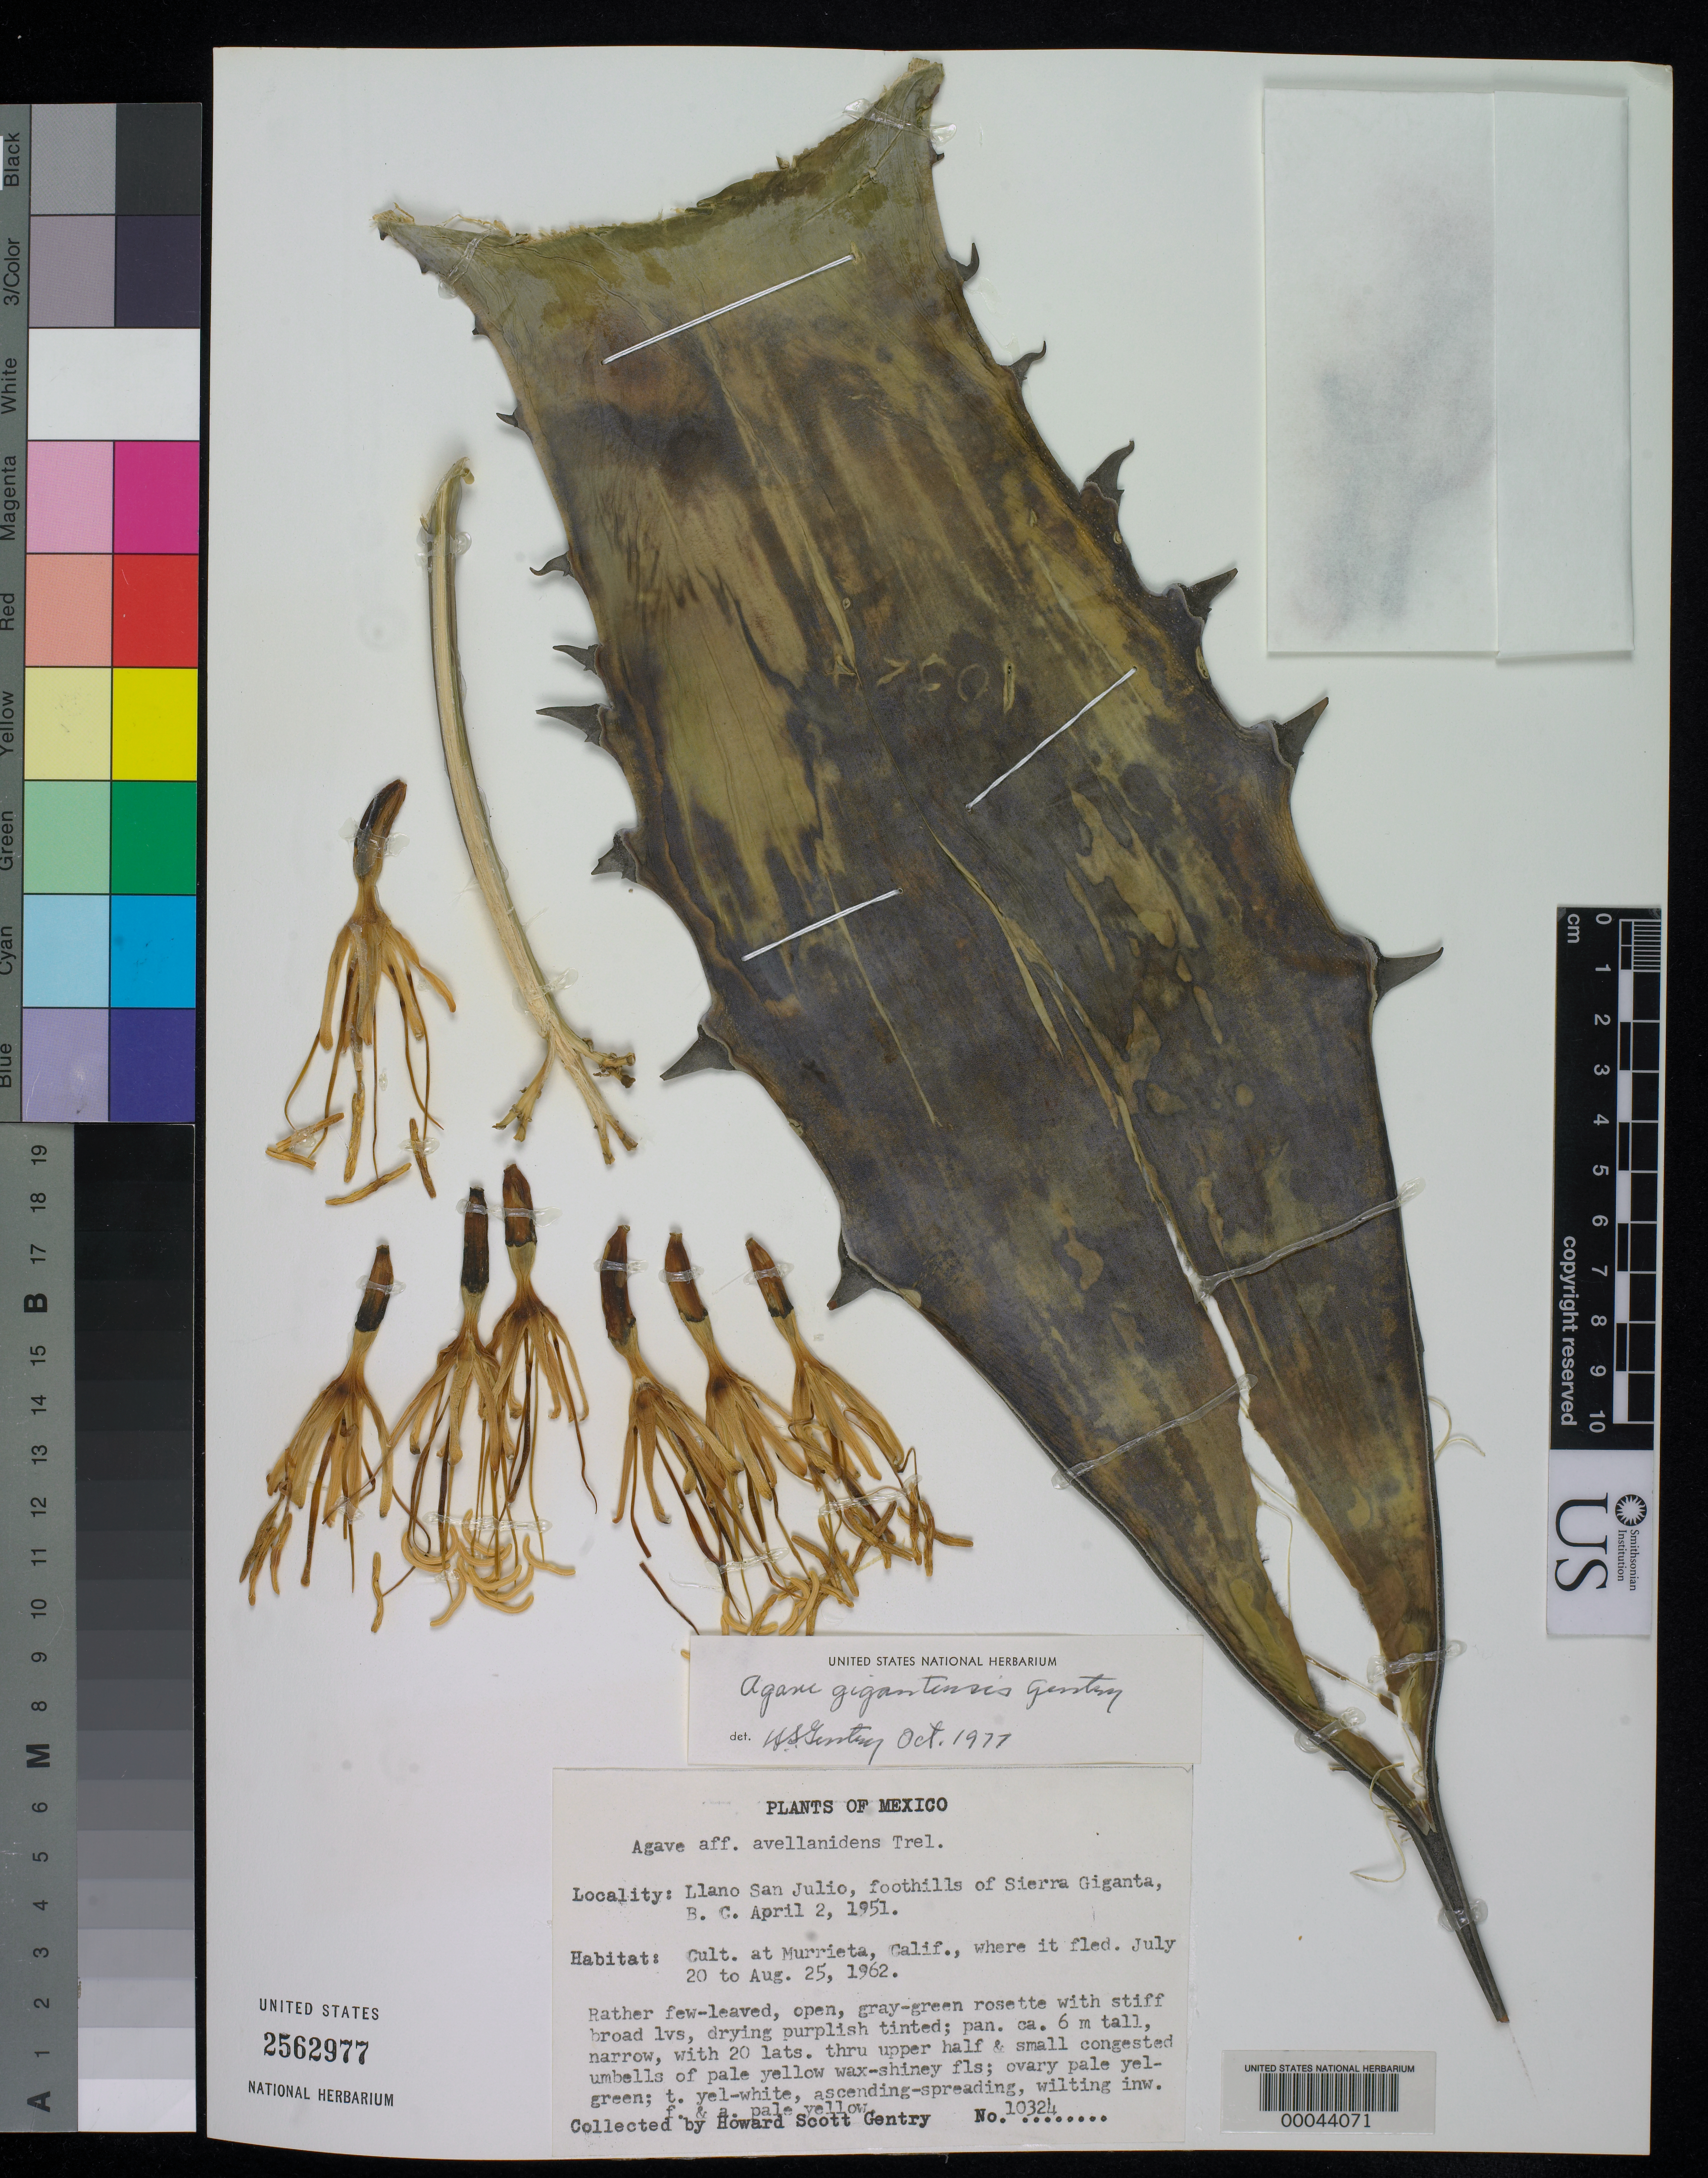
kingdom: Plantae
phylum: Tracheophyta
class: Liliopsida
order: Asparagales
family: Asparagaceae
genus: Agave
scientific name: Agave gigantensis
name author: Gentry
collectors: H. S. Gentry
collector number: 10324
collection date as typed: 02 Apr 1951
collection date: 1951-04-02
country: Mexico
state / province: Baja California Sur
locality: Llano San Julio, foothills of Sierra Giganta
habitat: Cultivated at murrieta, ca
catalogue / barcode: US 2562977